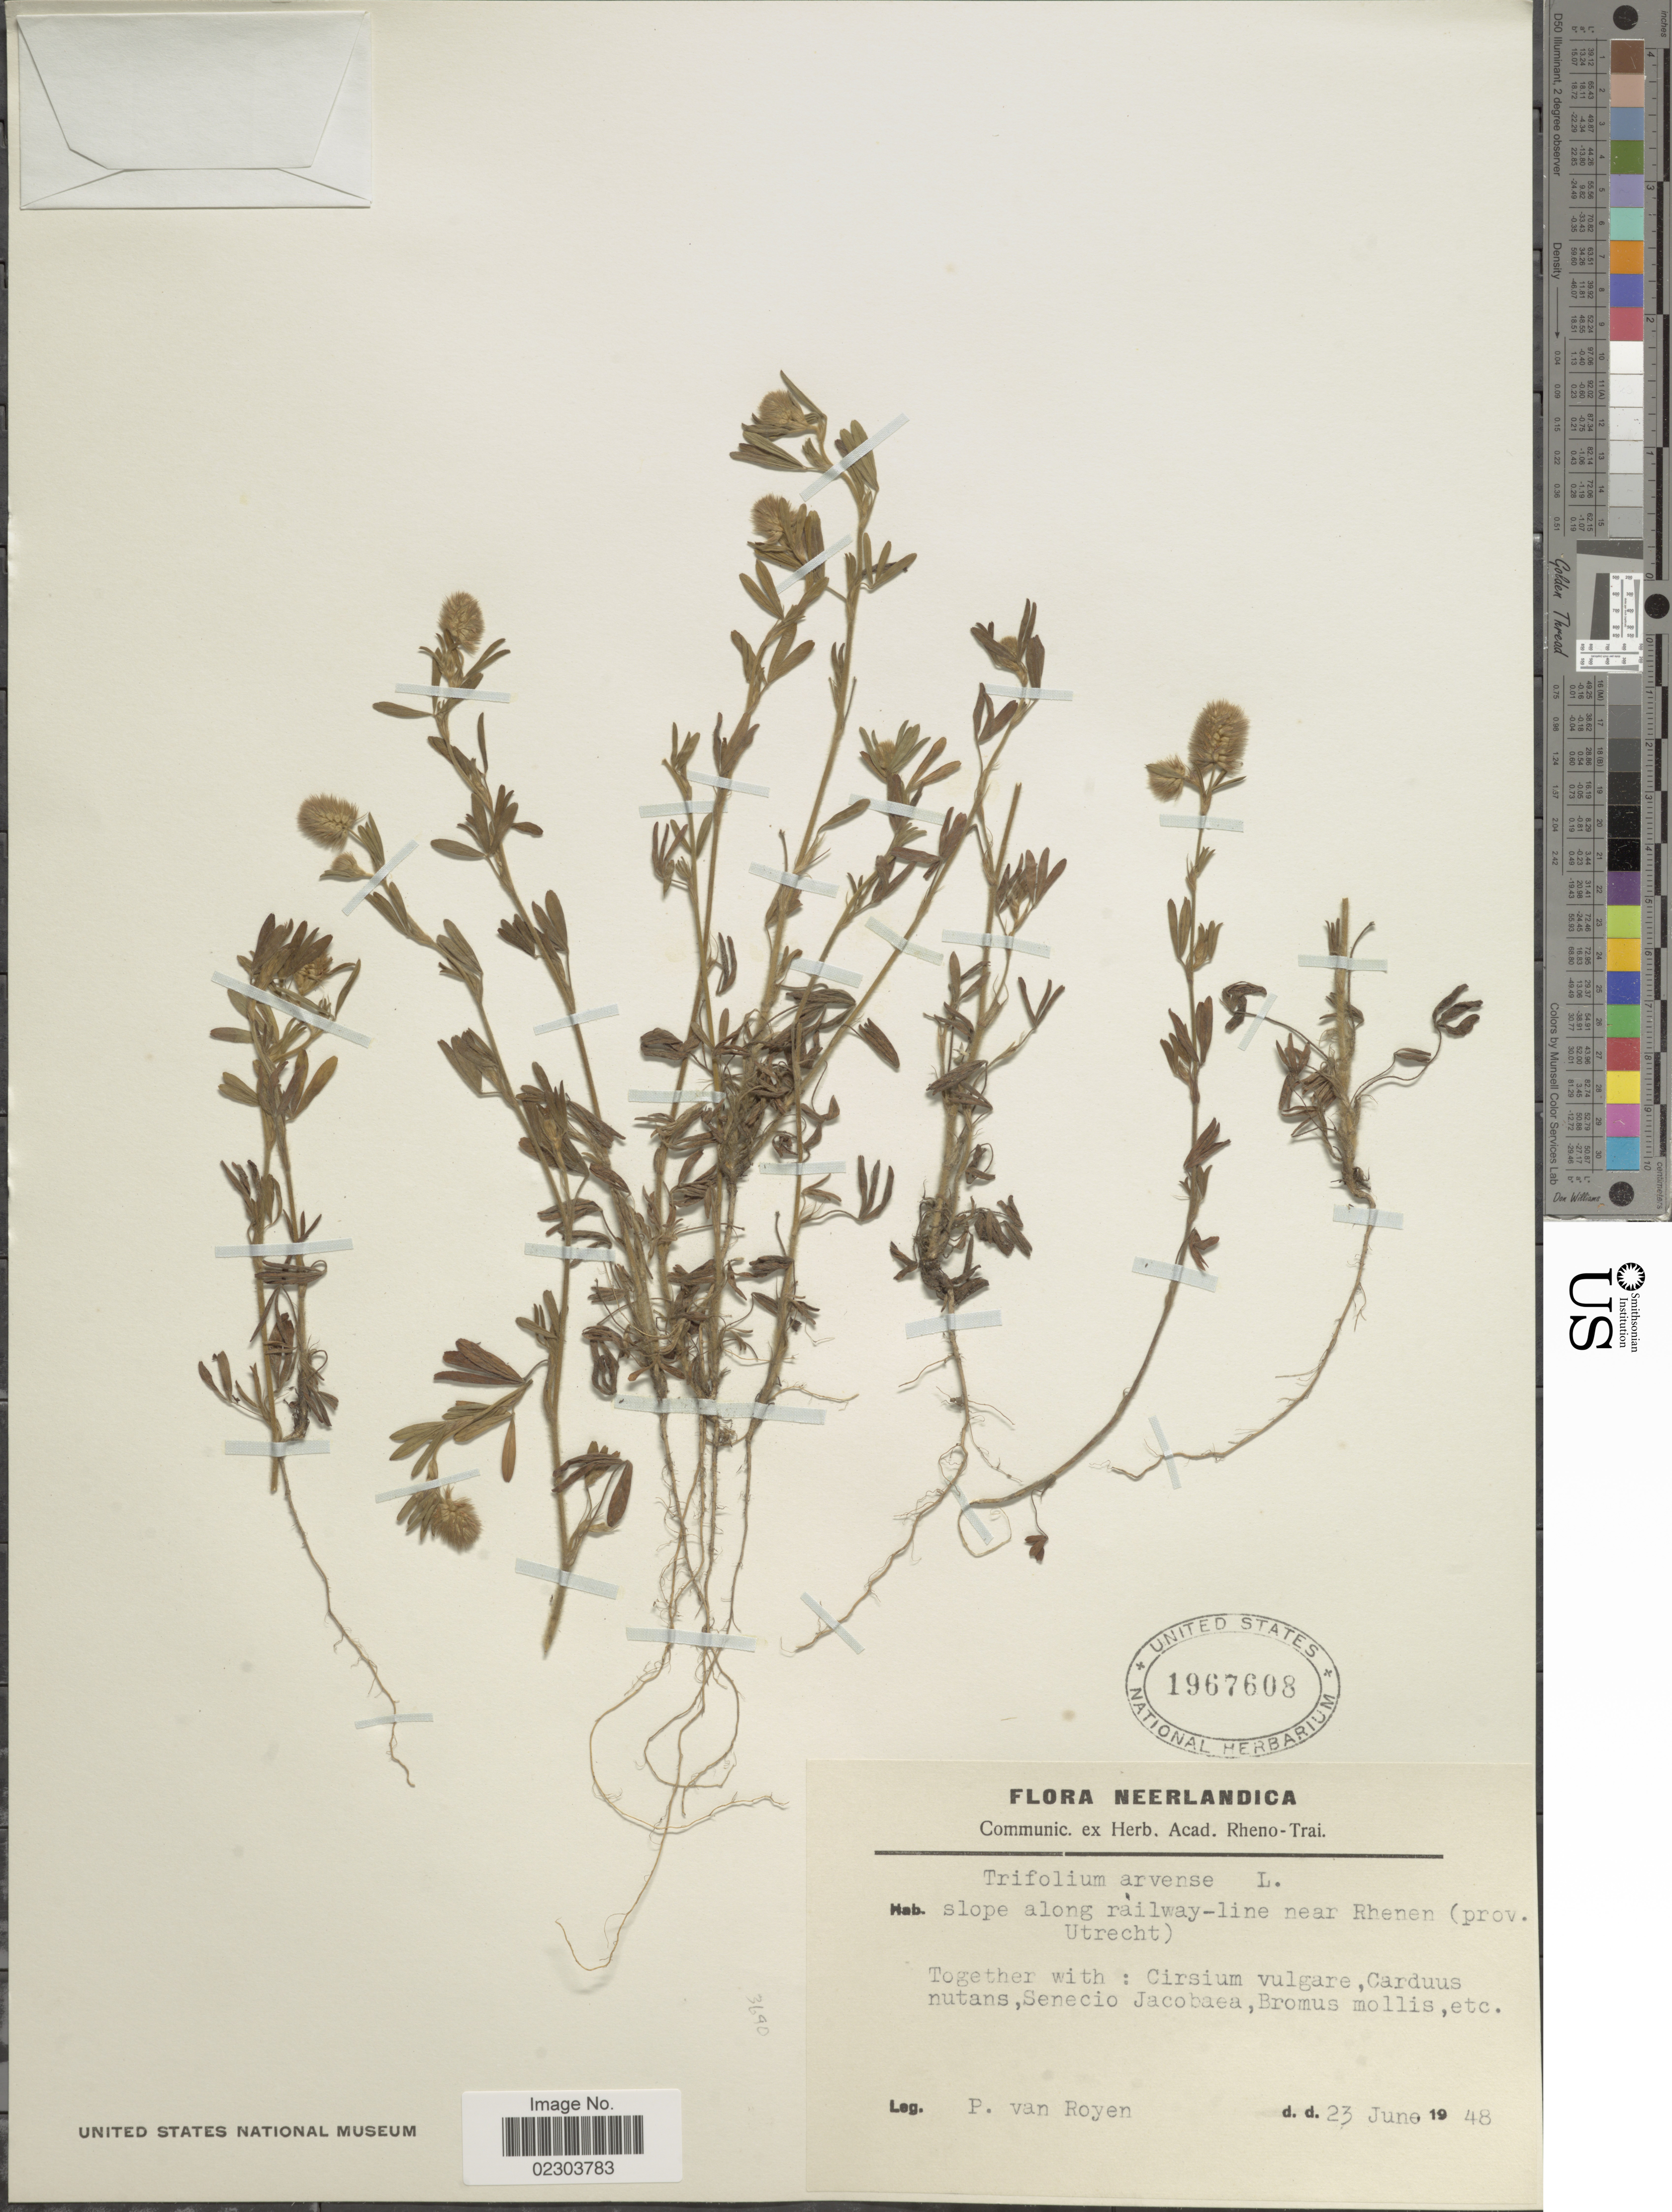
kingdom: Plantae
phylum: Tracheophyta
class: Magnoliopsida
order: Fabales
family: Fabaceae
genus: Trifolium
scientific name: Trifolium arvense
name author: L.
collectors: P. van Royen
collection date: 1948-06-23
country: Netherlands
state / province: Utrecht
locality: Slope along railway-line near Rhenen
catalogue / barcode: US 1967608